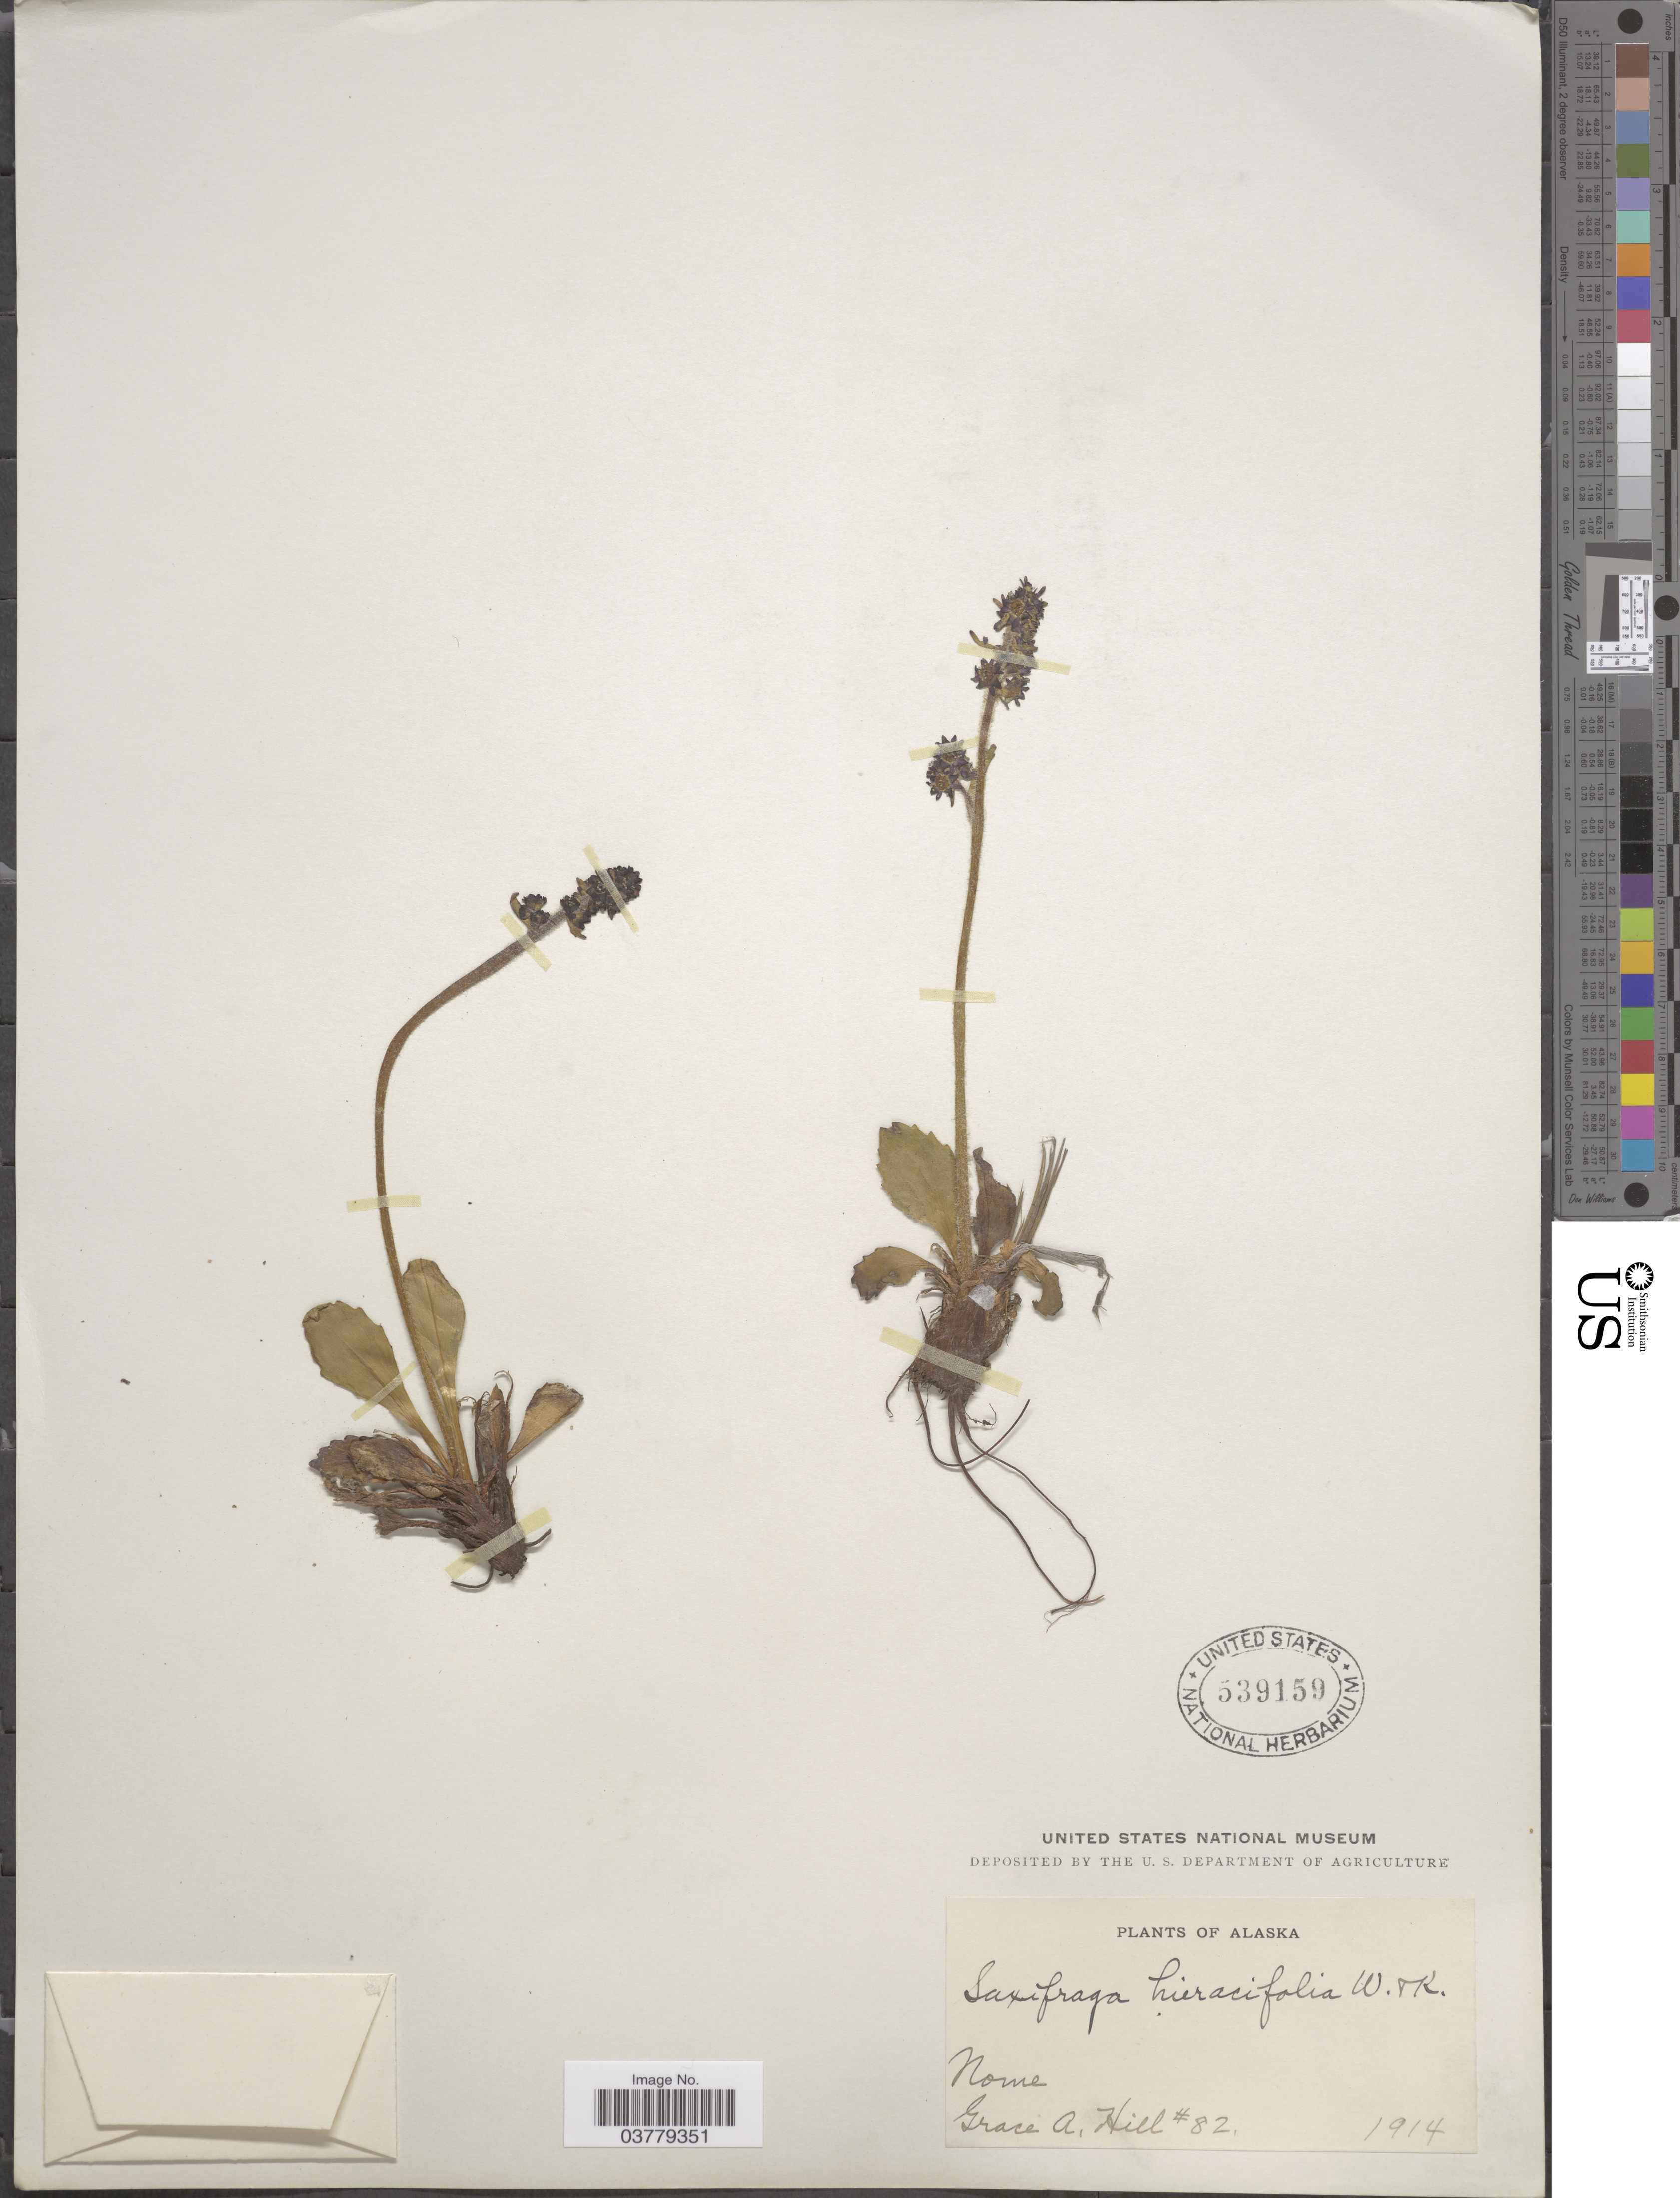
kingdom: Plantae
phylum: Tracheophyta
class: Magnoliopsida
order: Saxifragales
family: Saxifragaceae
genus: Micranthes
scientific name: Micranthes hieraciifolia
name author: (Waldst. & Kit. ex Willd.) Haw.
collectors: G. A. Hill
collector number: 82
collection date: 1914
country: United States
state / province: Alaska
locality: Nome.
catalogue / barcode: US 539159